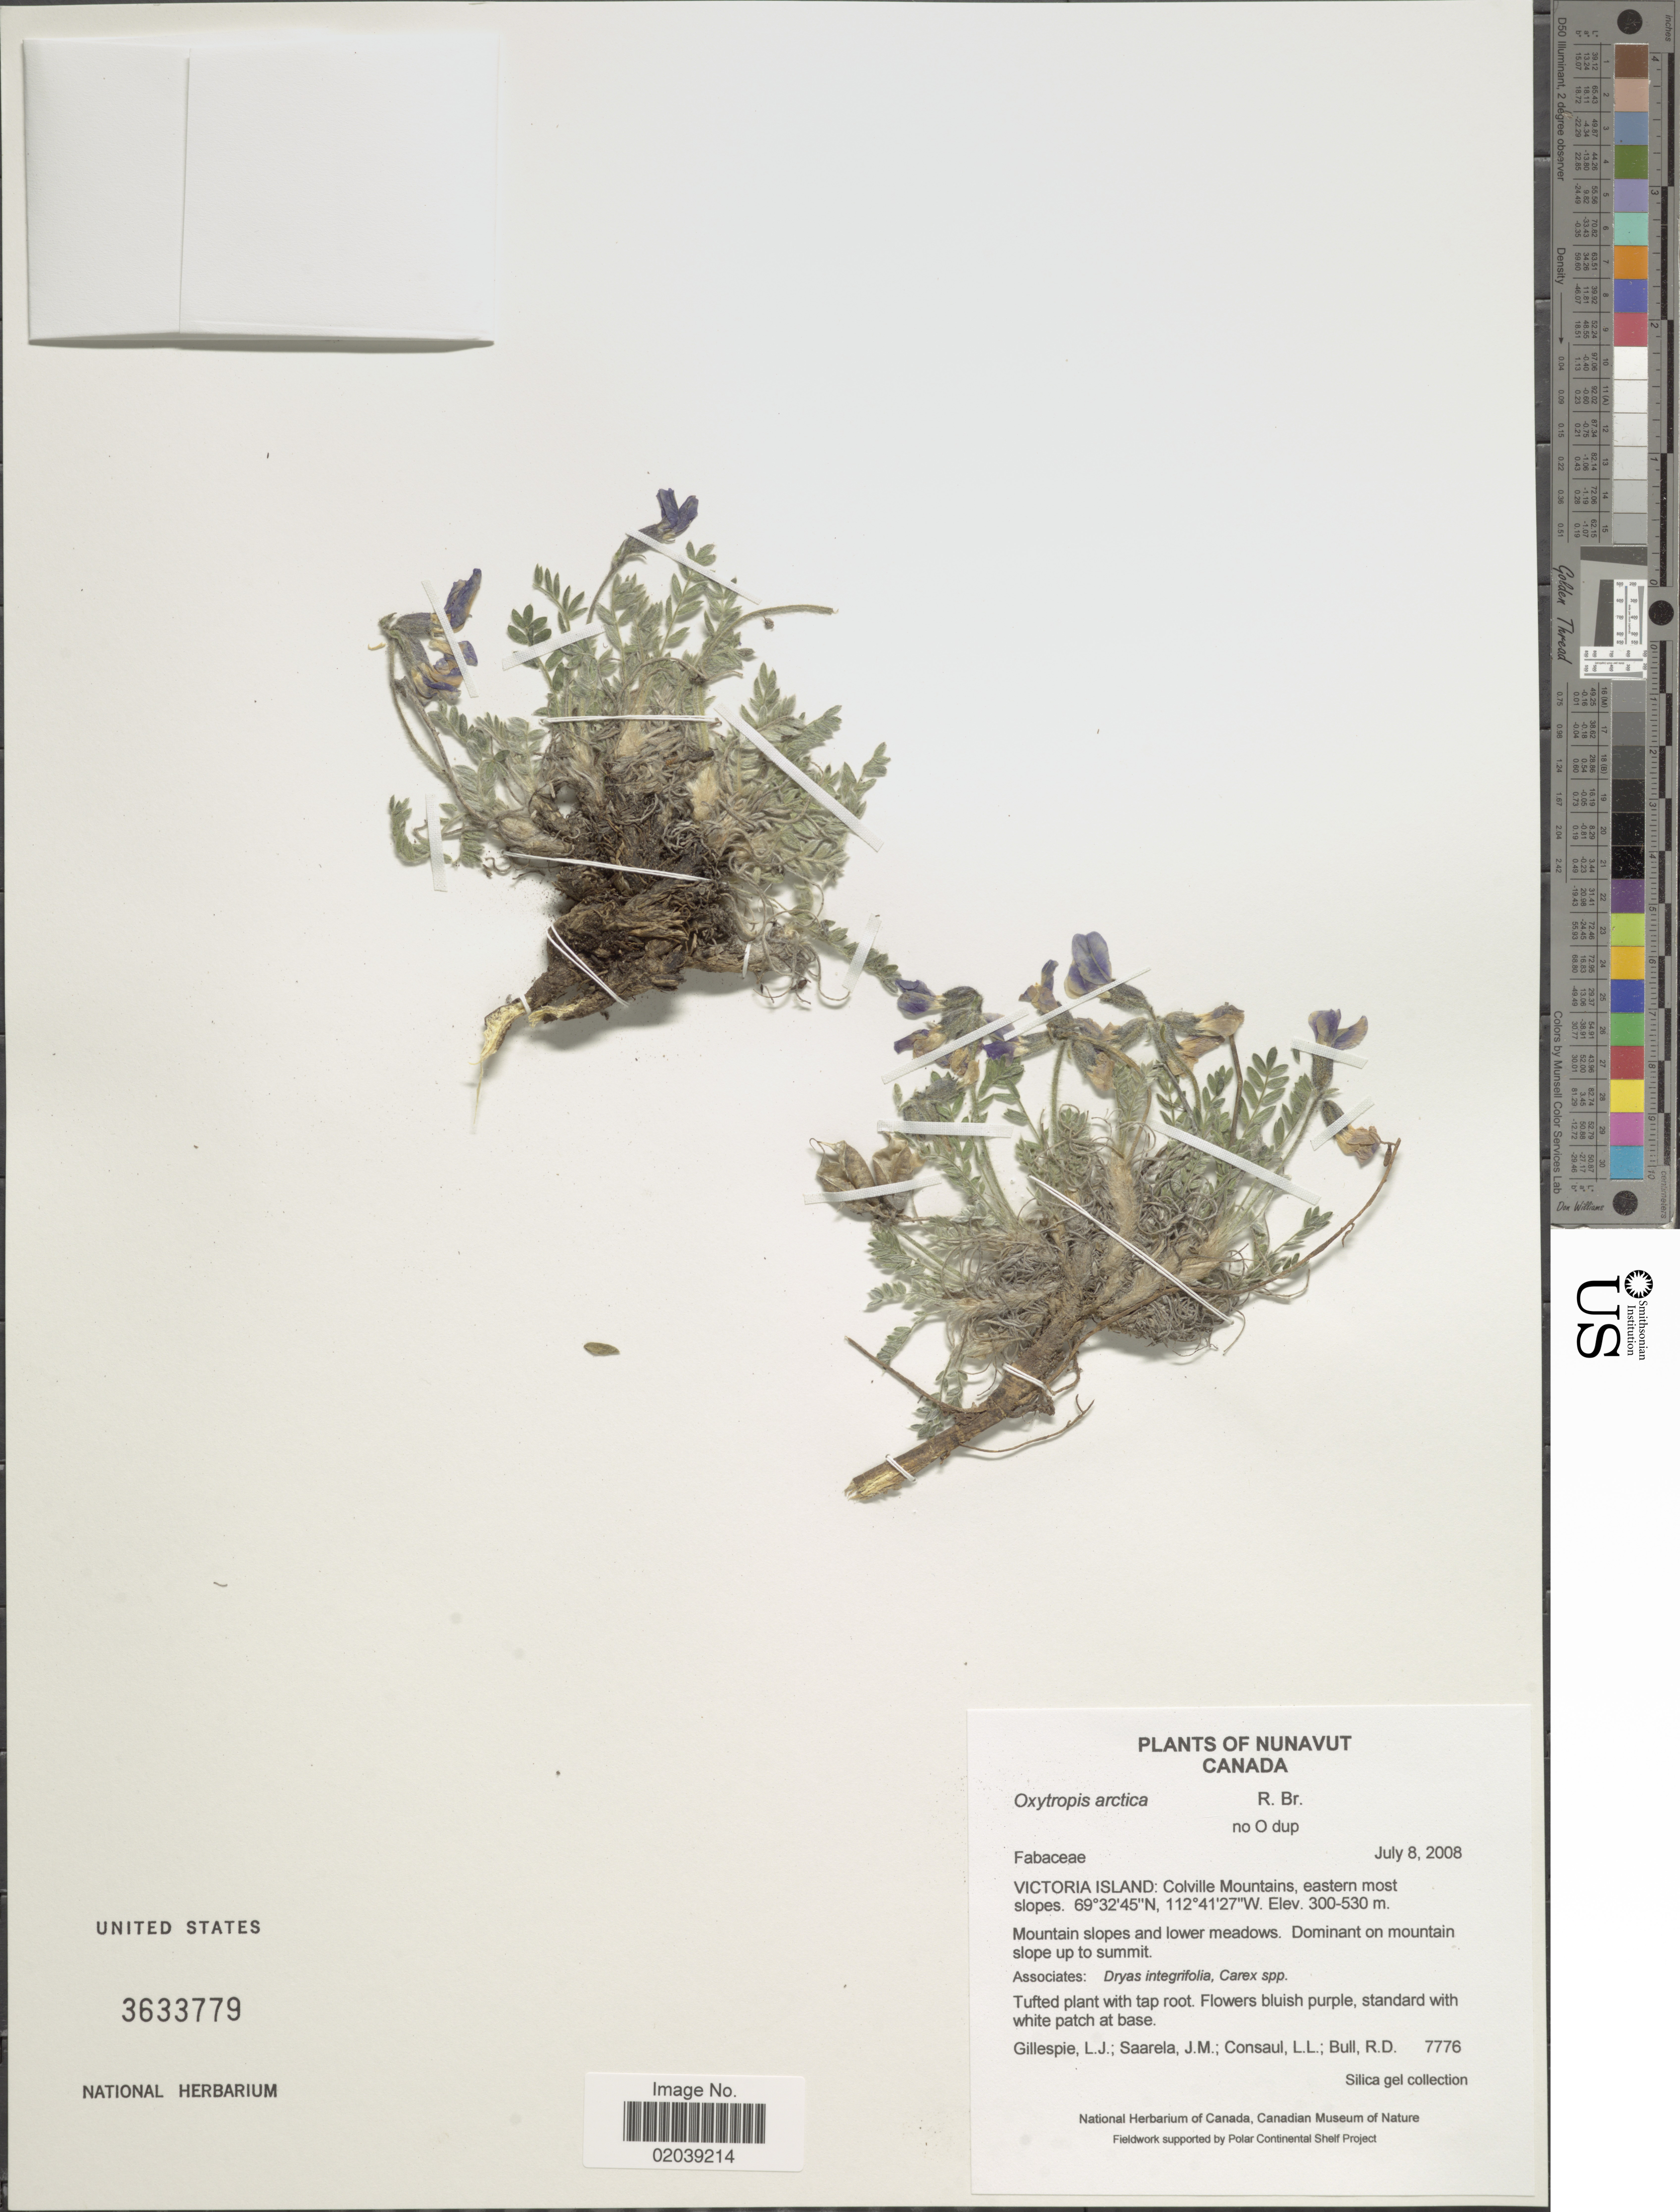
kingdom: Plantae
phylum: Tracheophyta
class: Magnoliopsida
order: Fabales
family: Fabaceae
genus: Oxytropis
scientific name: Oxytropis arctica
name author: R. Br.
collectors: L. Gillespie, J. Saarela, L. Consaul & R. Bull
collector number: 7776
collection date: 2008-07-08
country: Canada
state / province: Nunavut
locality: Victoria Island: Colville Mountains, eastern most slopes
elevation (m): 300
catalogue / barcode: US 3633779